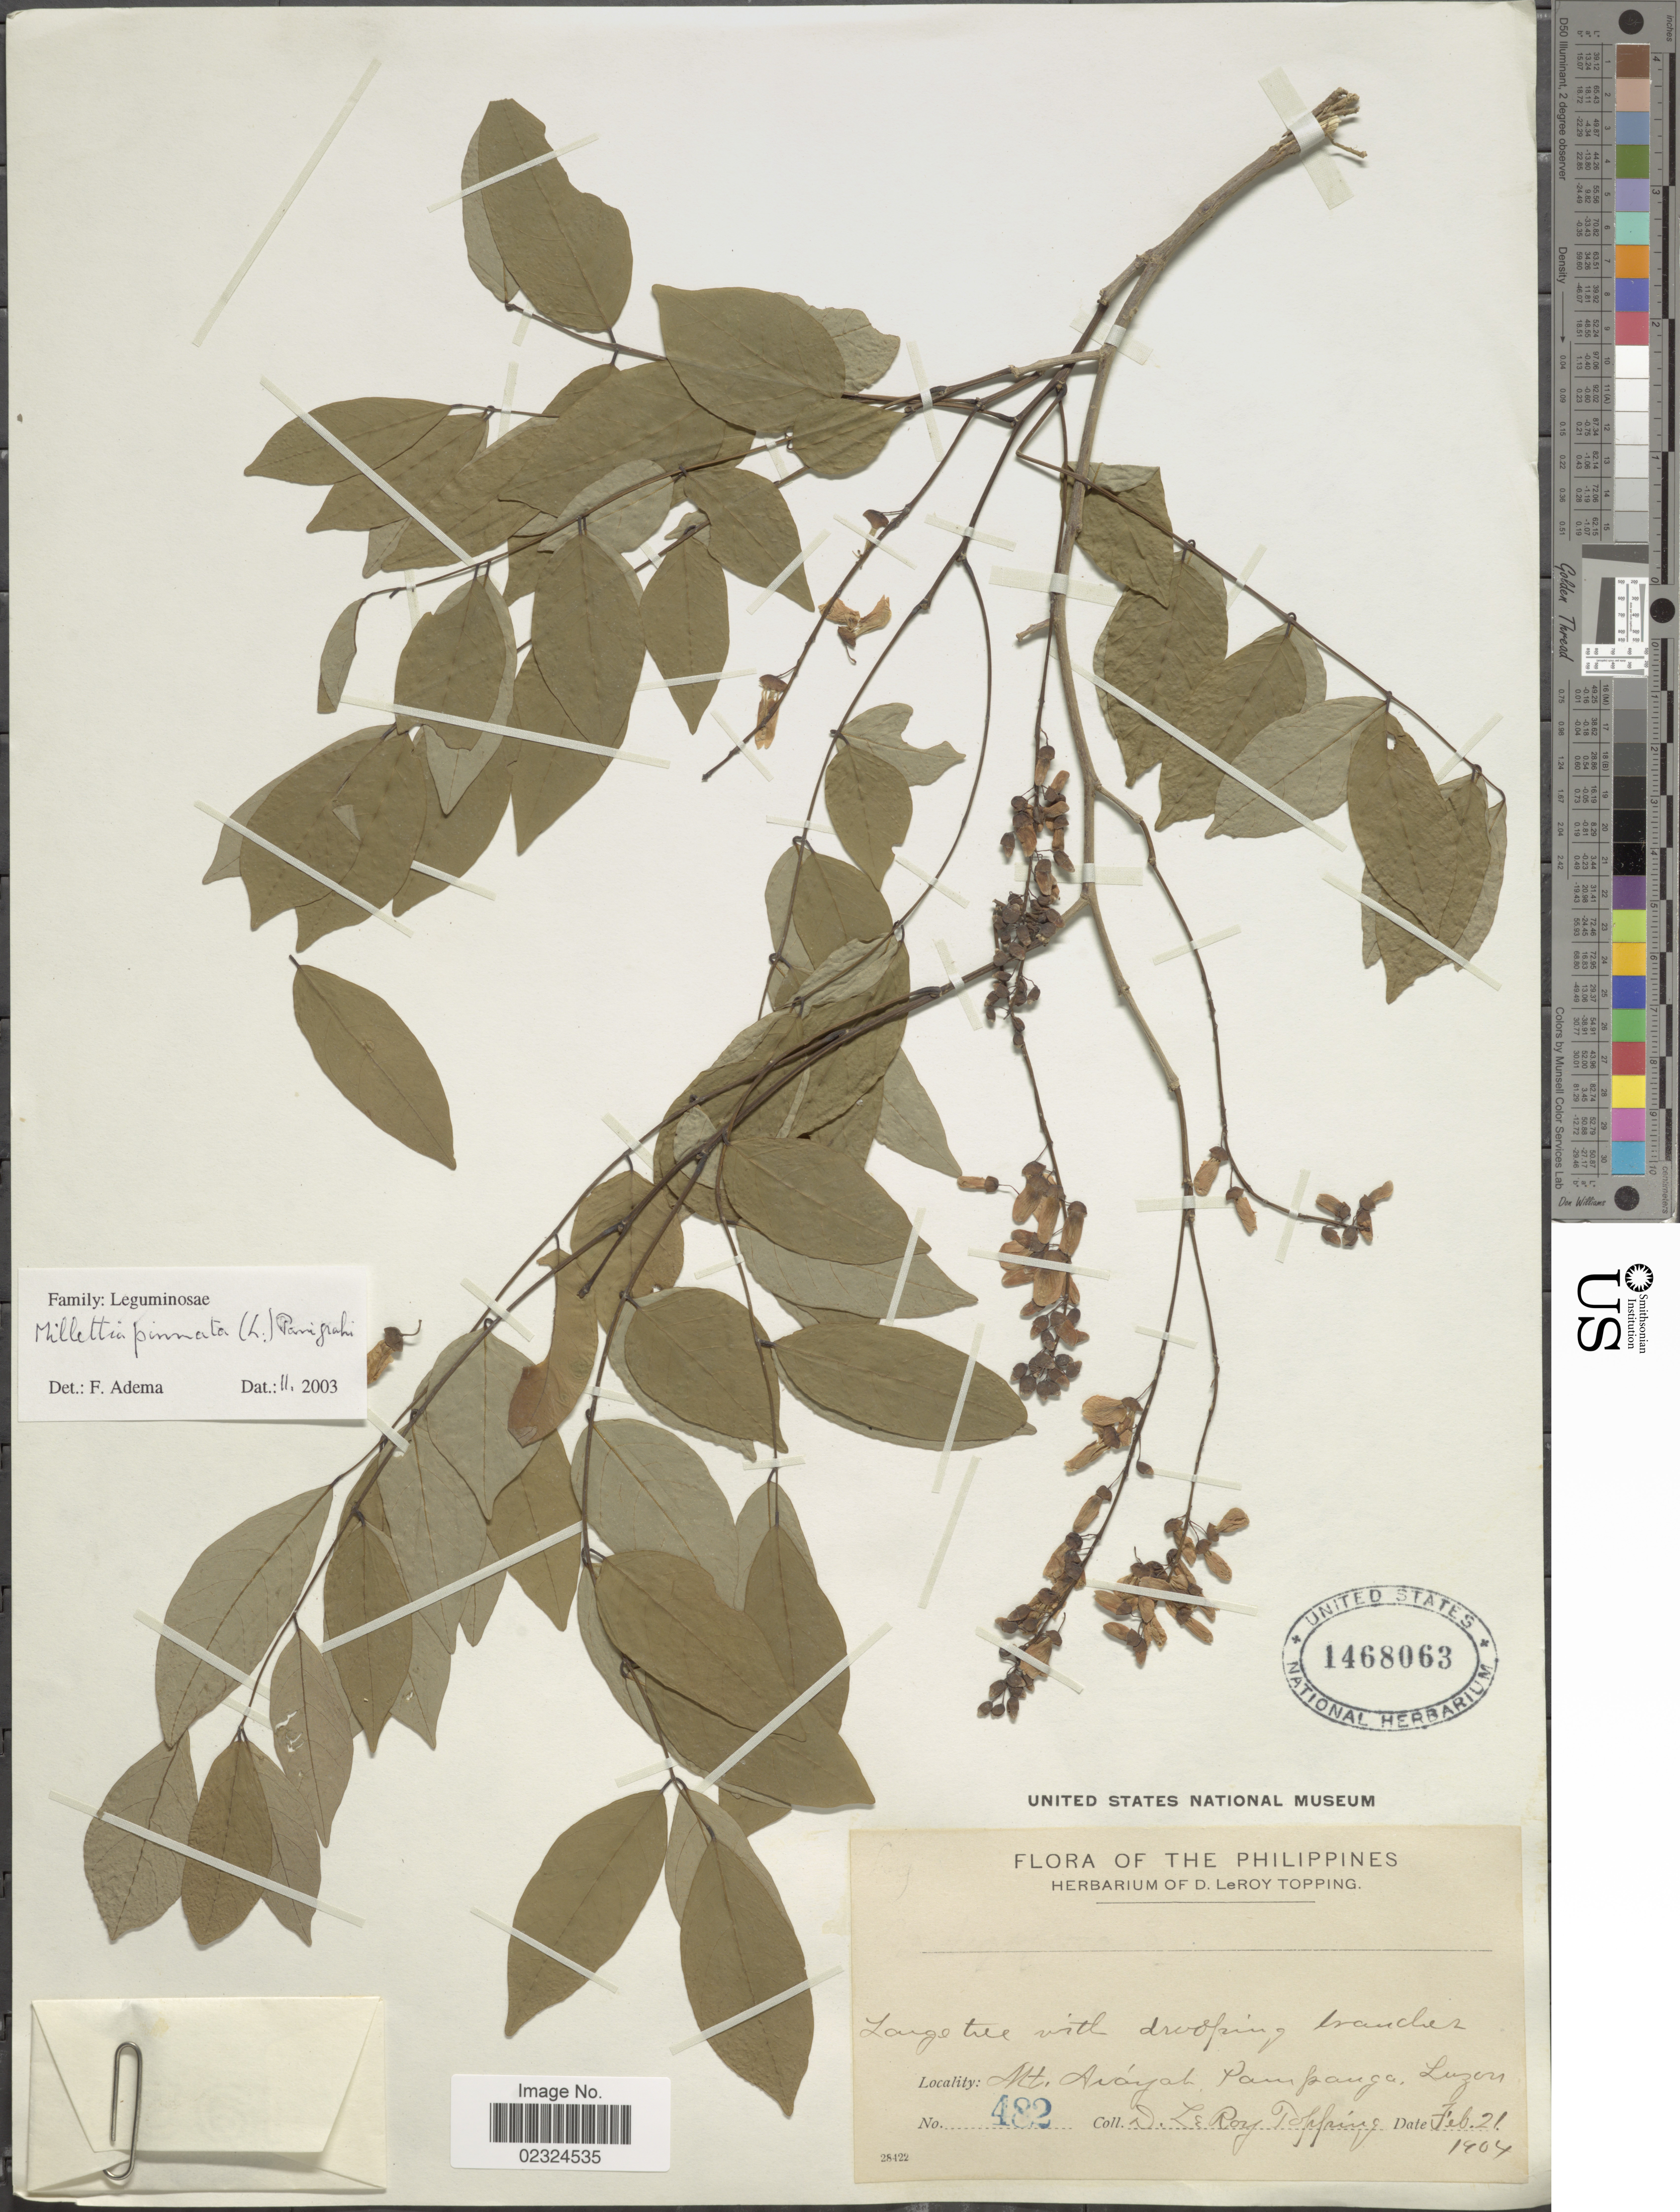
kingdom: Plantae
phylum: Tracheophyta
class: Magnoliopsida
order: Fabales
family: Fabaceae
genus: Millettia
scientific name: Millettia pinnata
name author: (L.) Panigrahi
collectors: D. L. Topping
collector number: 482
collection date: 1904-02-21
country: Philippines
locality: Mt. Arayat. Pampanga, Luzon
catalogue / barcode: US 1468063